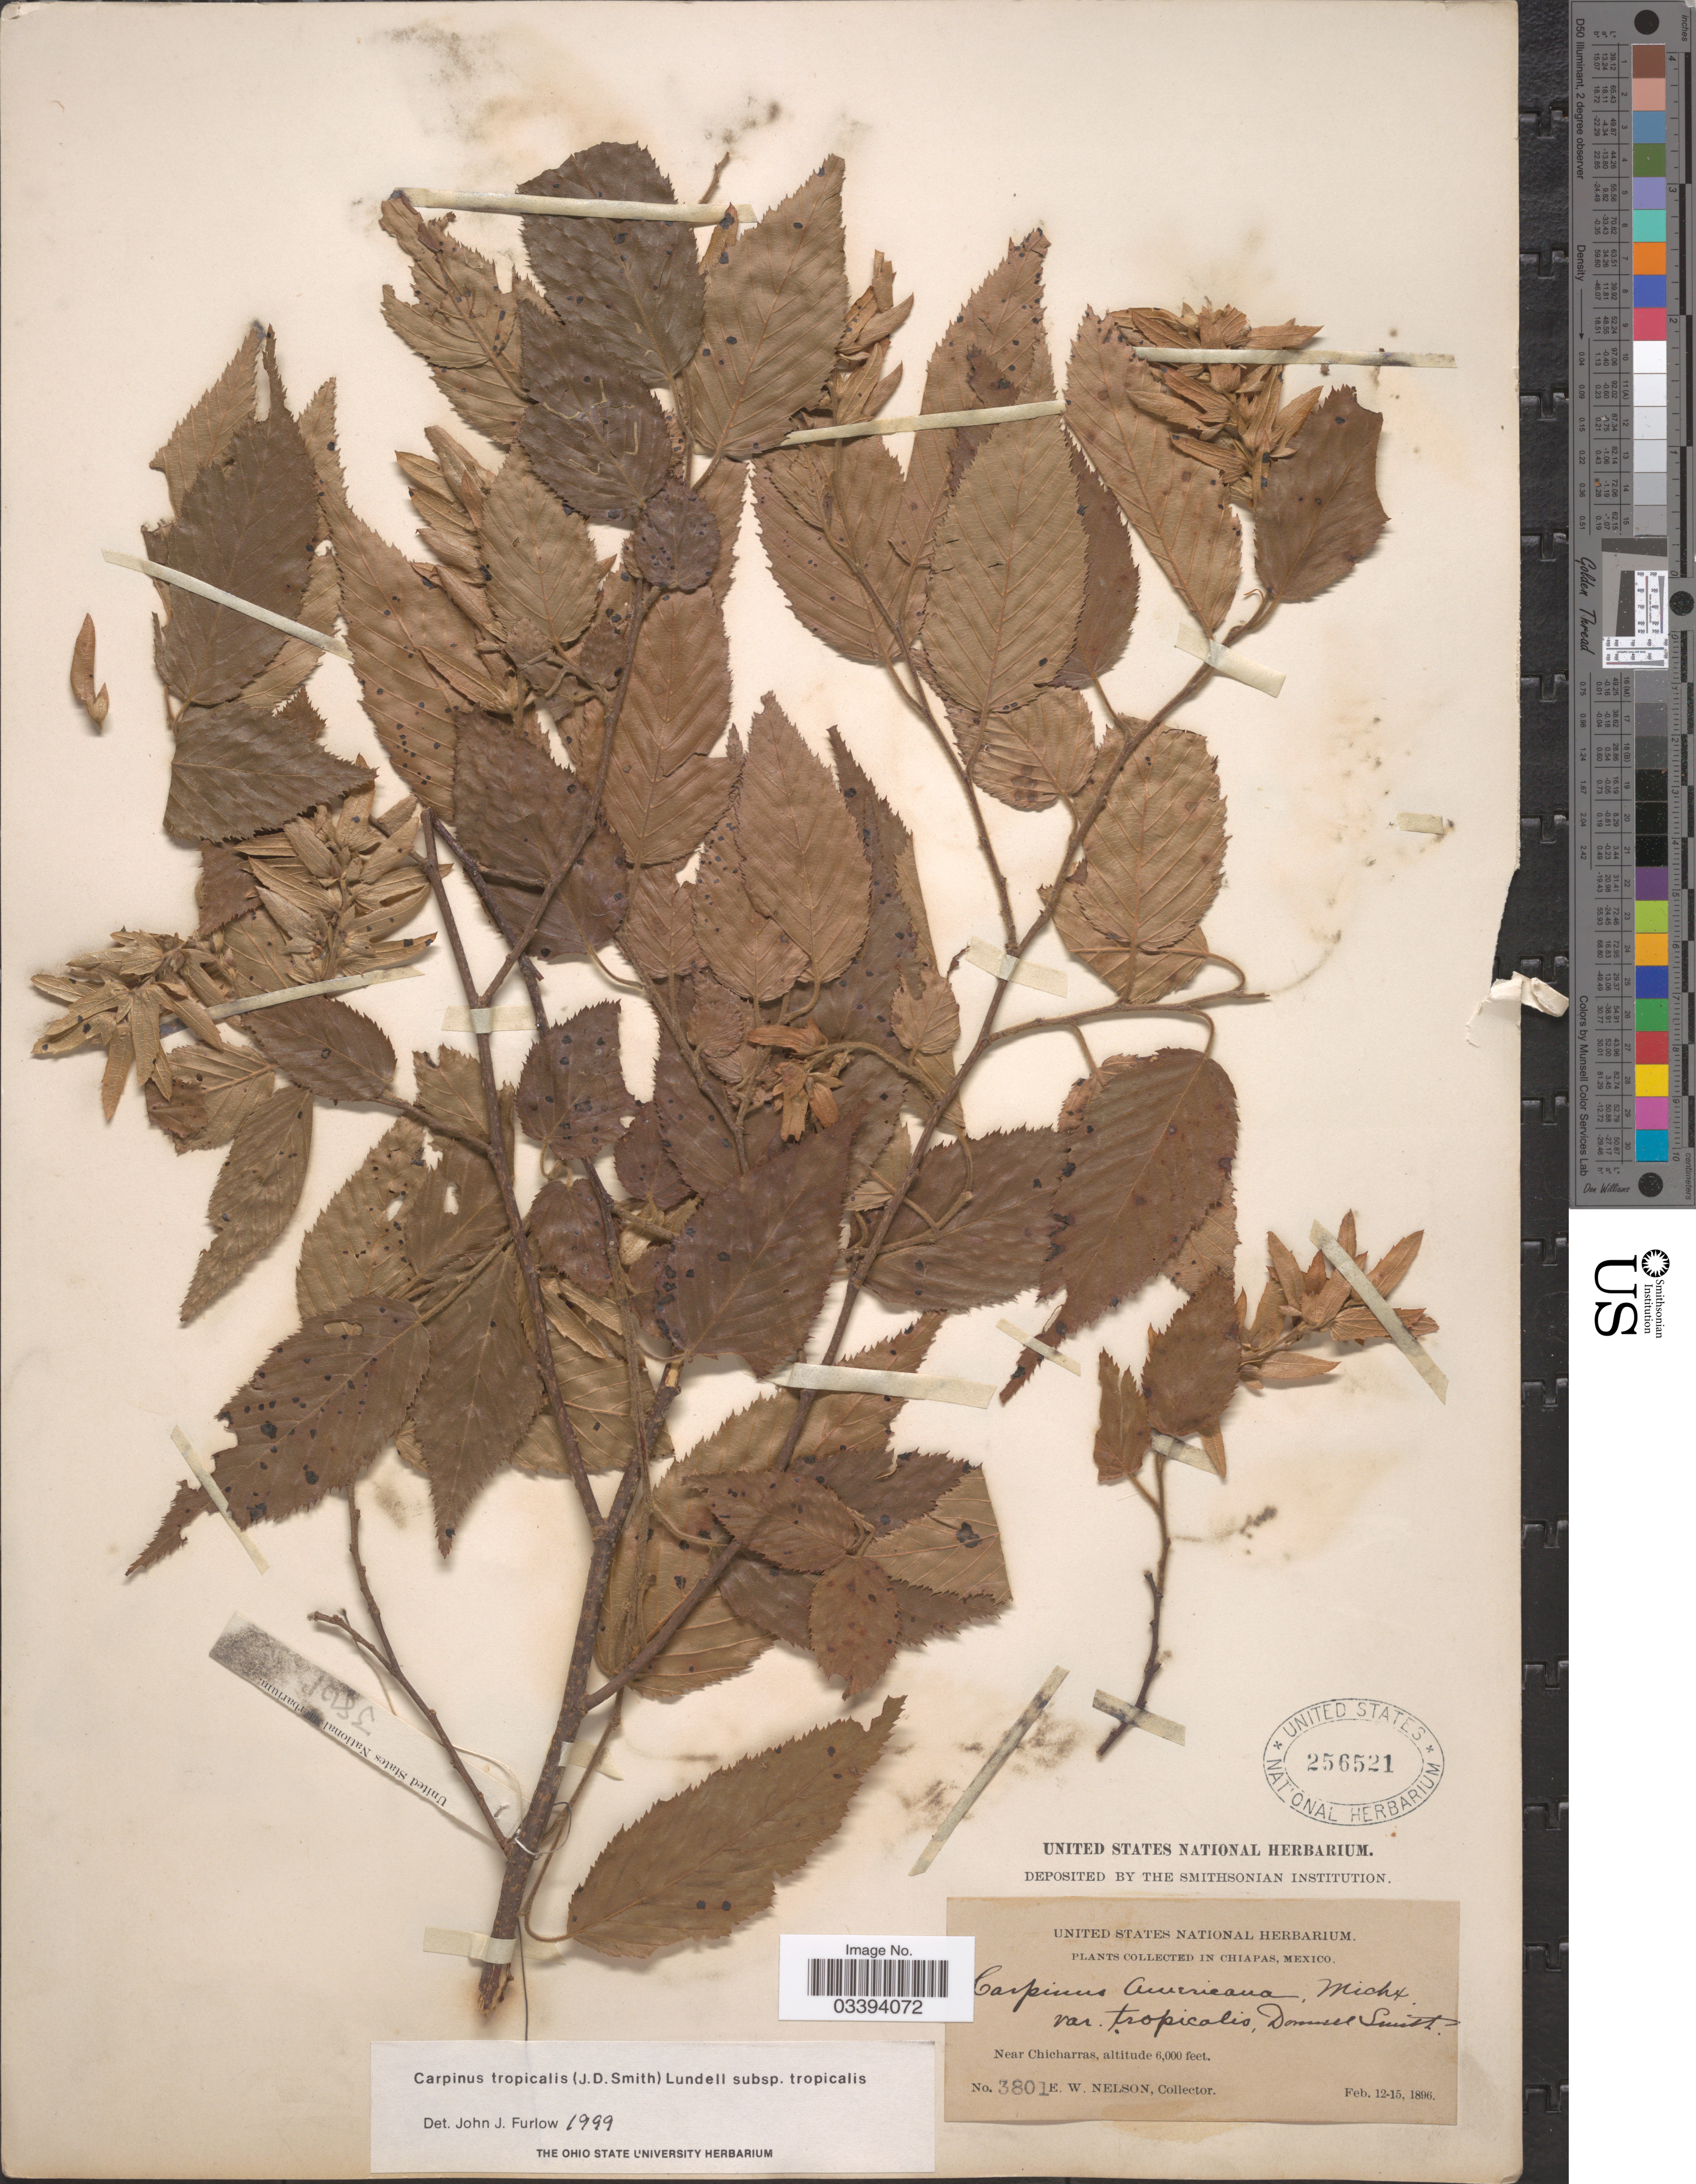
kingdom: Plantae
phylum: Tracheophyta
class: Magnoliopsida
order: Fagales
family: Betulaceae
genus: Carpinus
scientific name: Carpinus tropicalis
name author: (Donn. Sm.) Lundell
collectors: E. W. Nelson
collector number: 3801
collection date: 1896-02-12/1896-02-15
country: Mexico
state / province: Chiapas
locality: Near Chicharras.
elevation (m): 1829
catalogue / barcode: US 256521